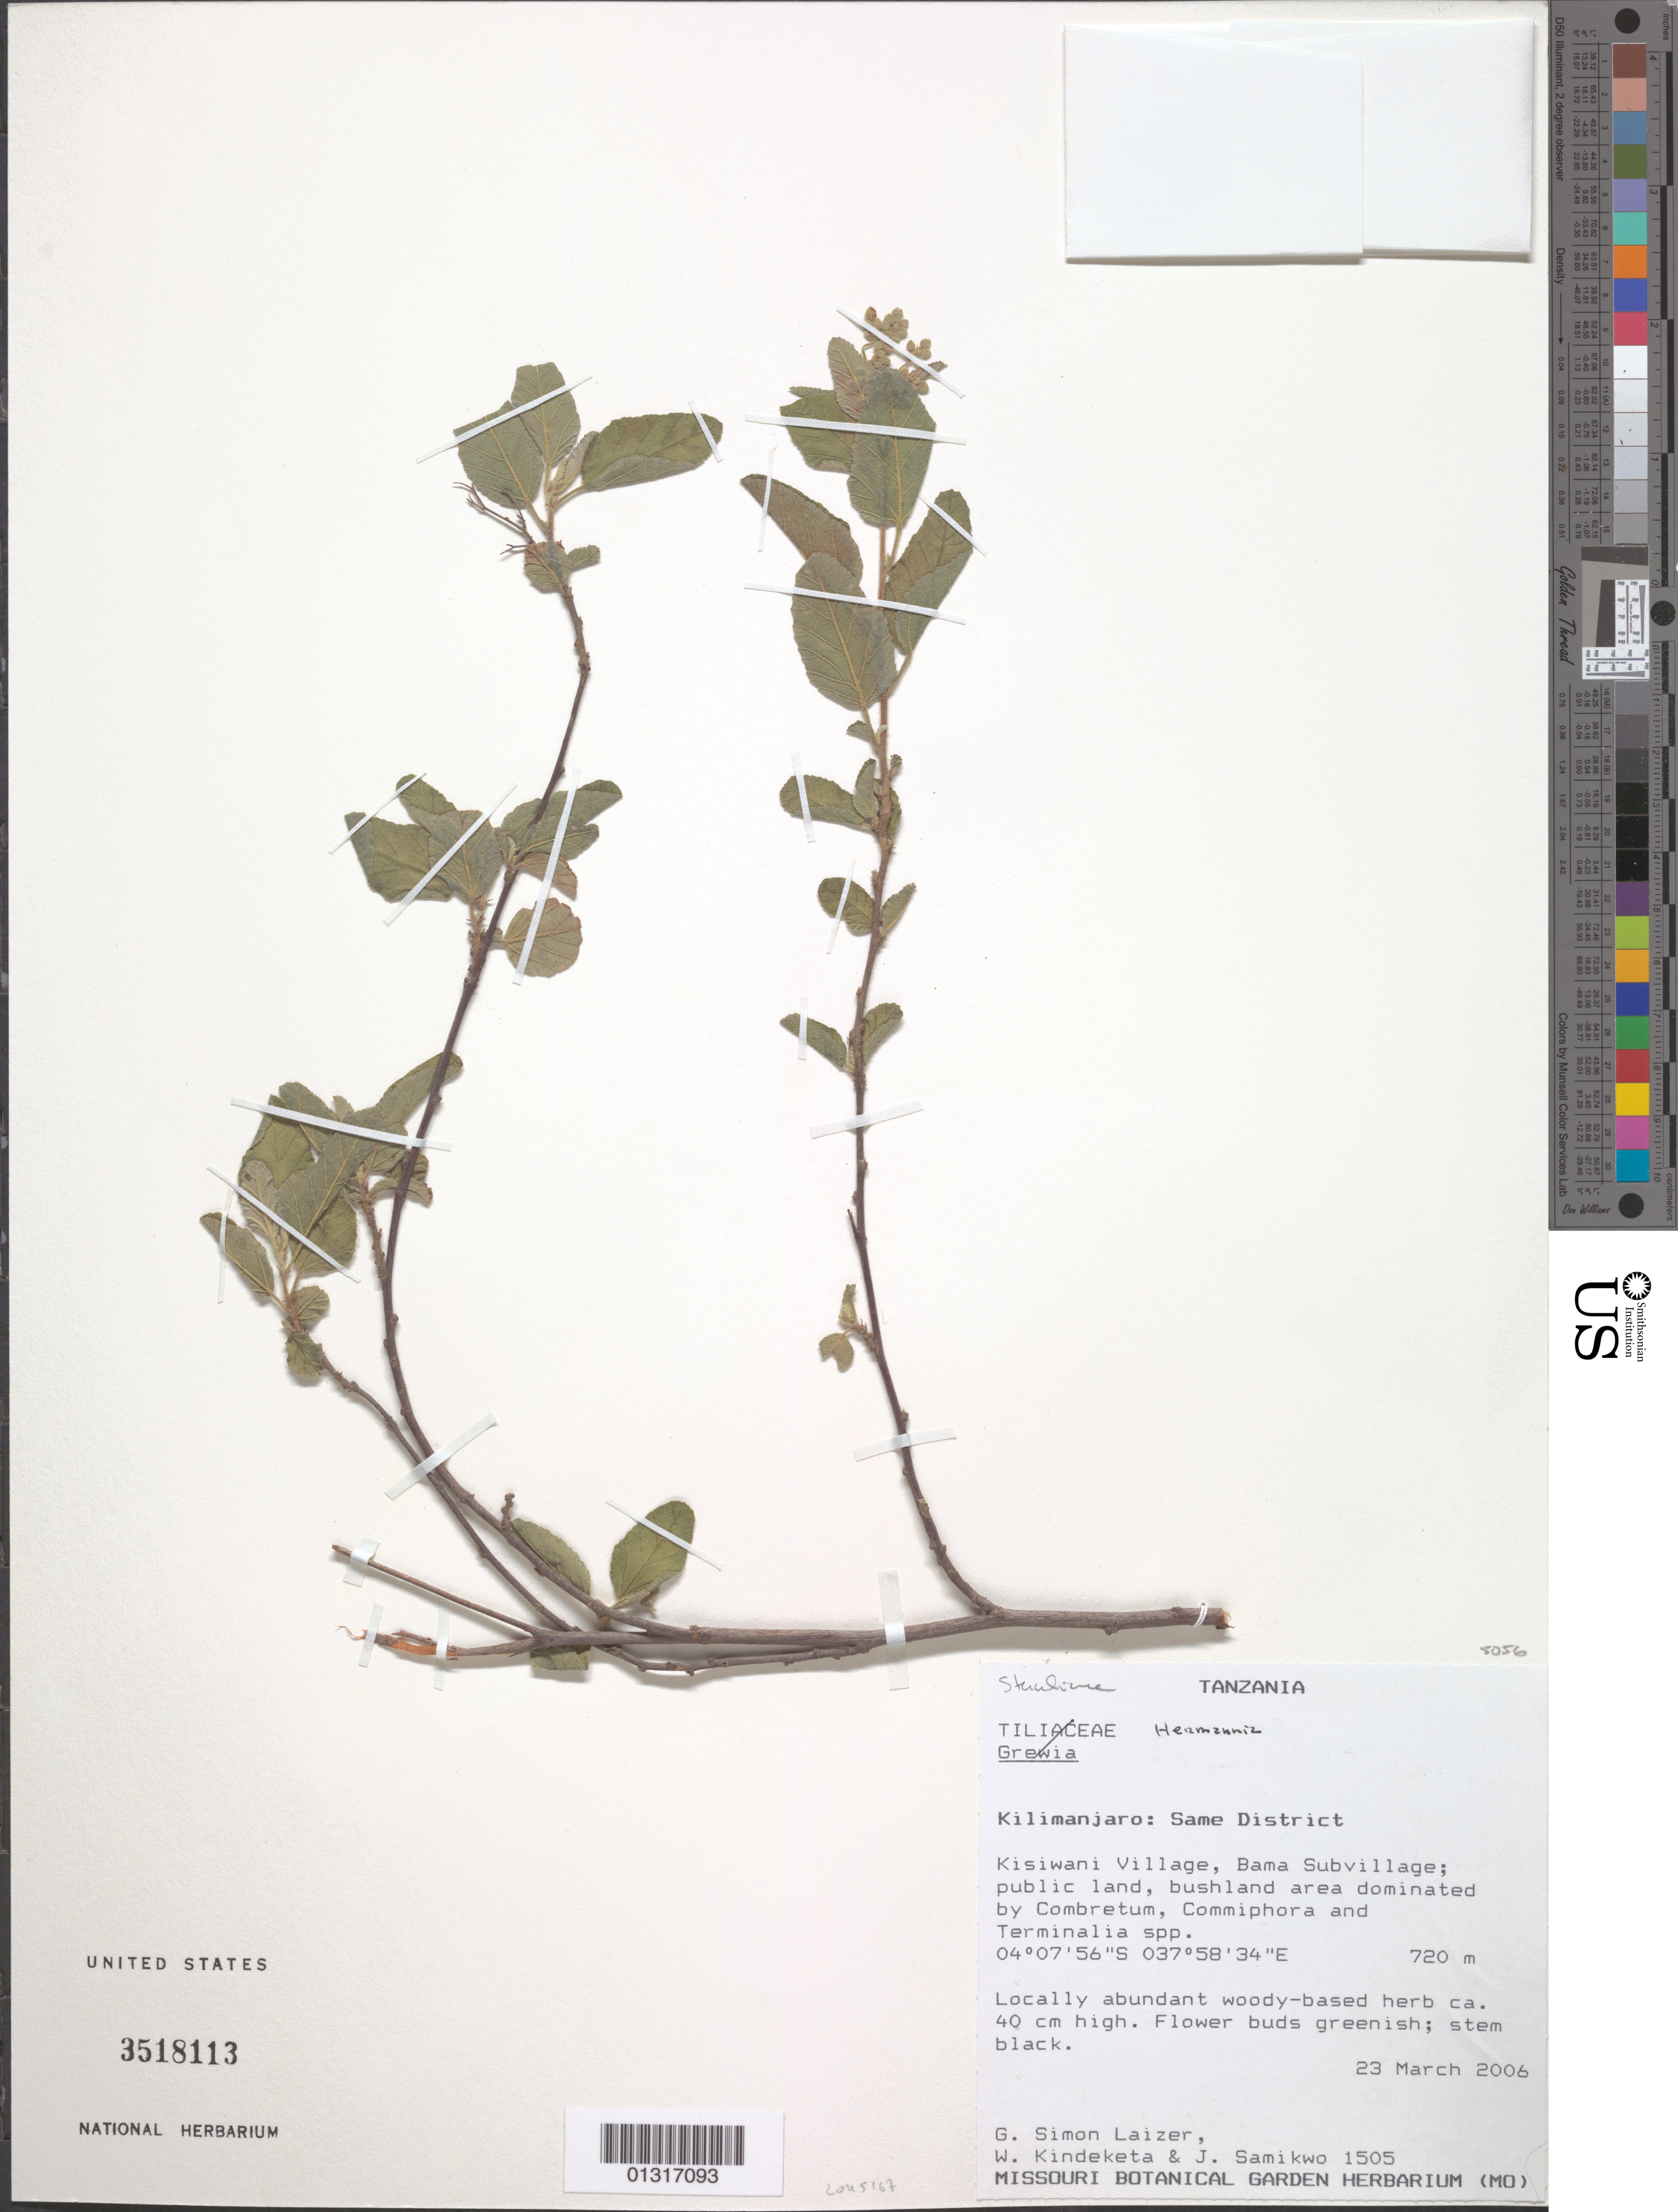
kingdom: Plantae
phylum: Tracheophyta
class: Magnoliopsida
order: Malvales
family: Malvaceae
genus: Hermannia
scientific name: Hermannia sp.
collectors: G. S. Laizer, W. Kindeketa & J. Samikwo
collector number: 1505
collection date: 2006-03-23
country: Tanzania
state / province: Kilimanjaro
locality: Kisiwani Village, Bama Subvillvge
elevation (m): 720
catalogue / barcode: US 3518113